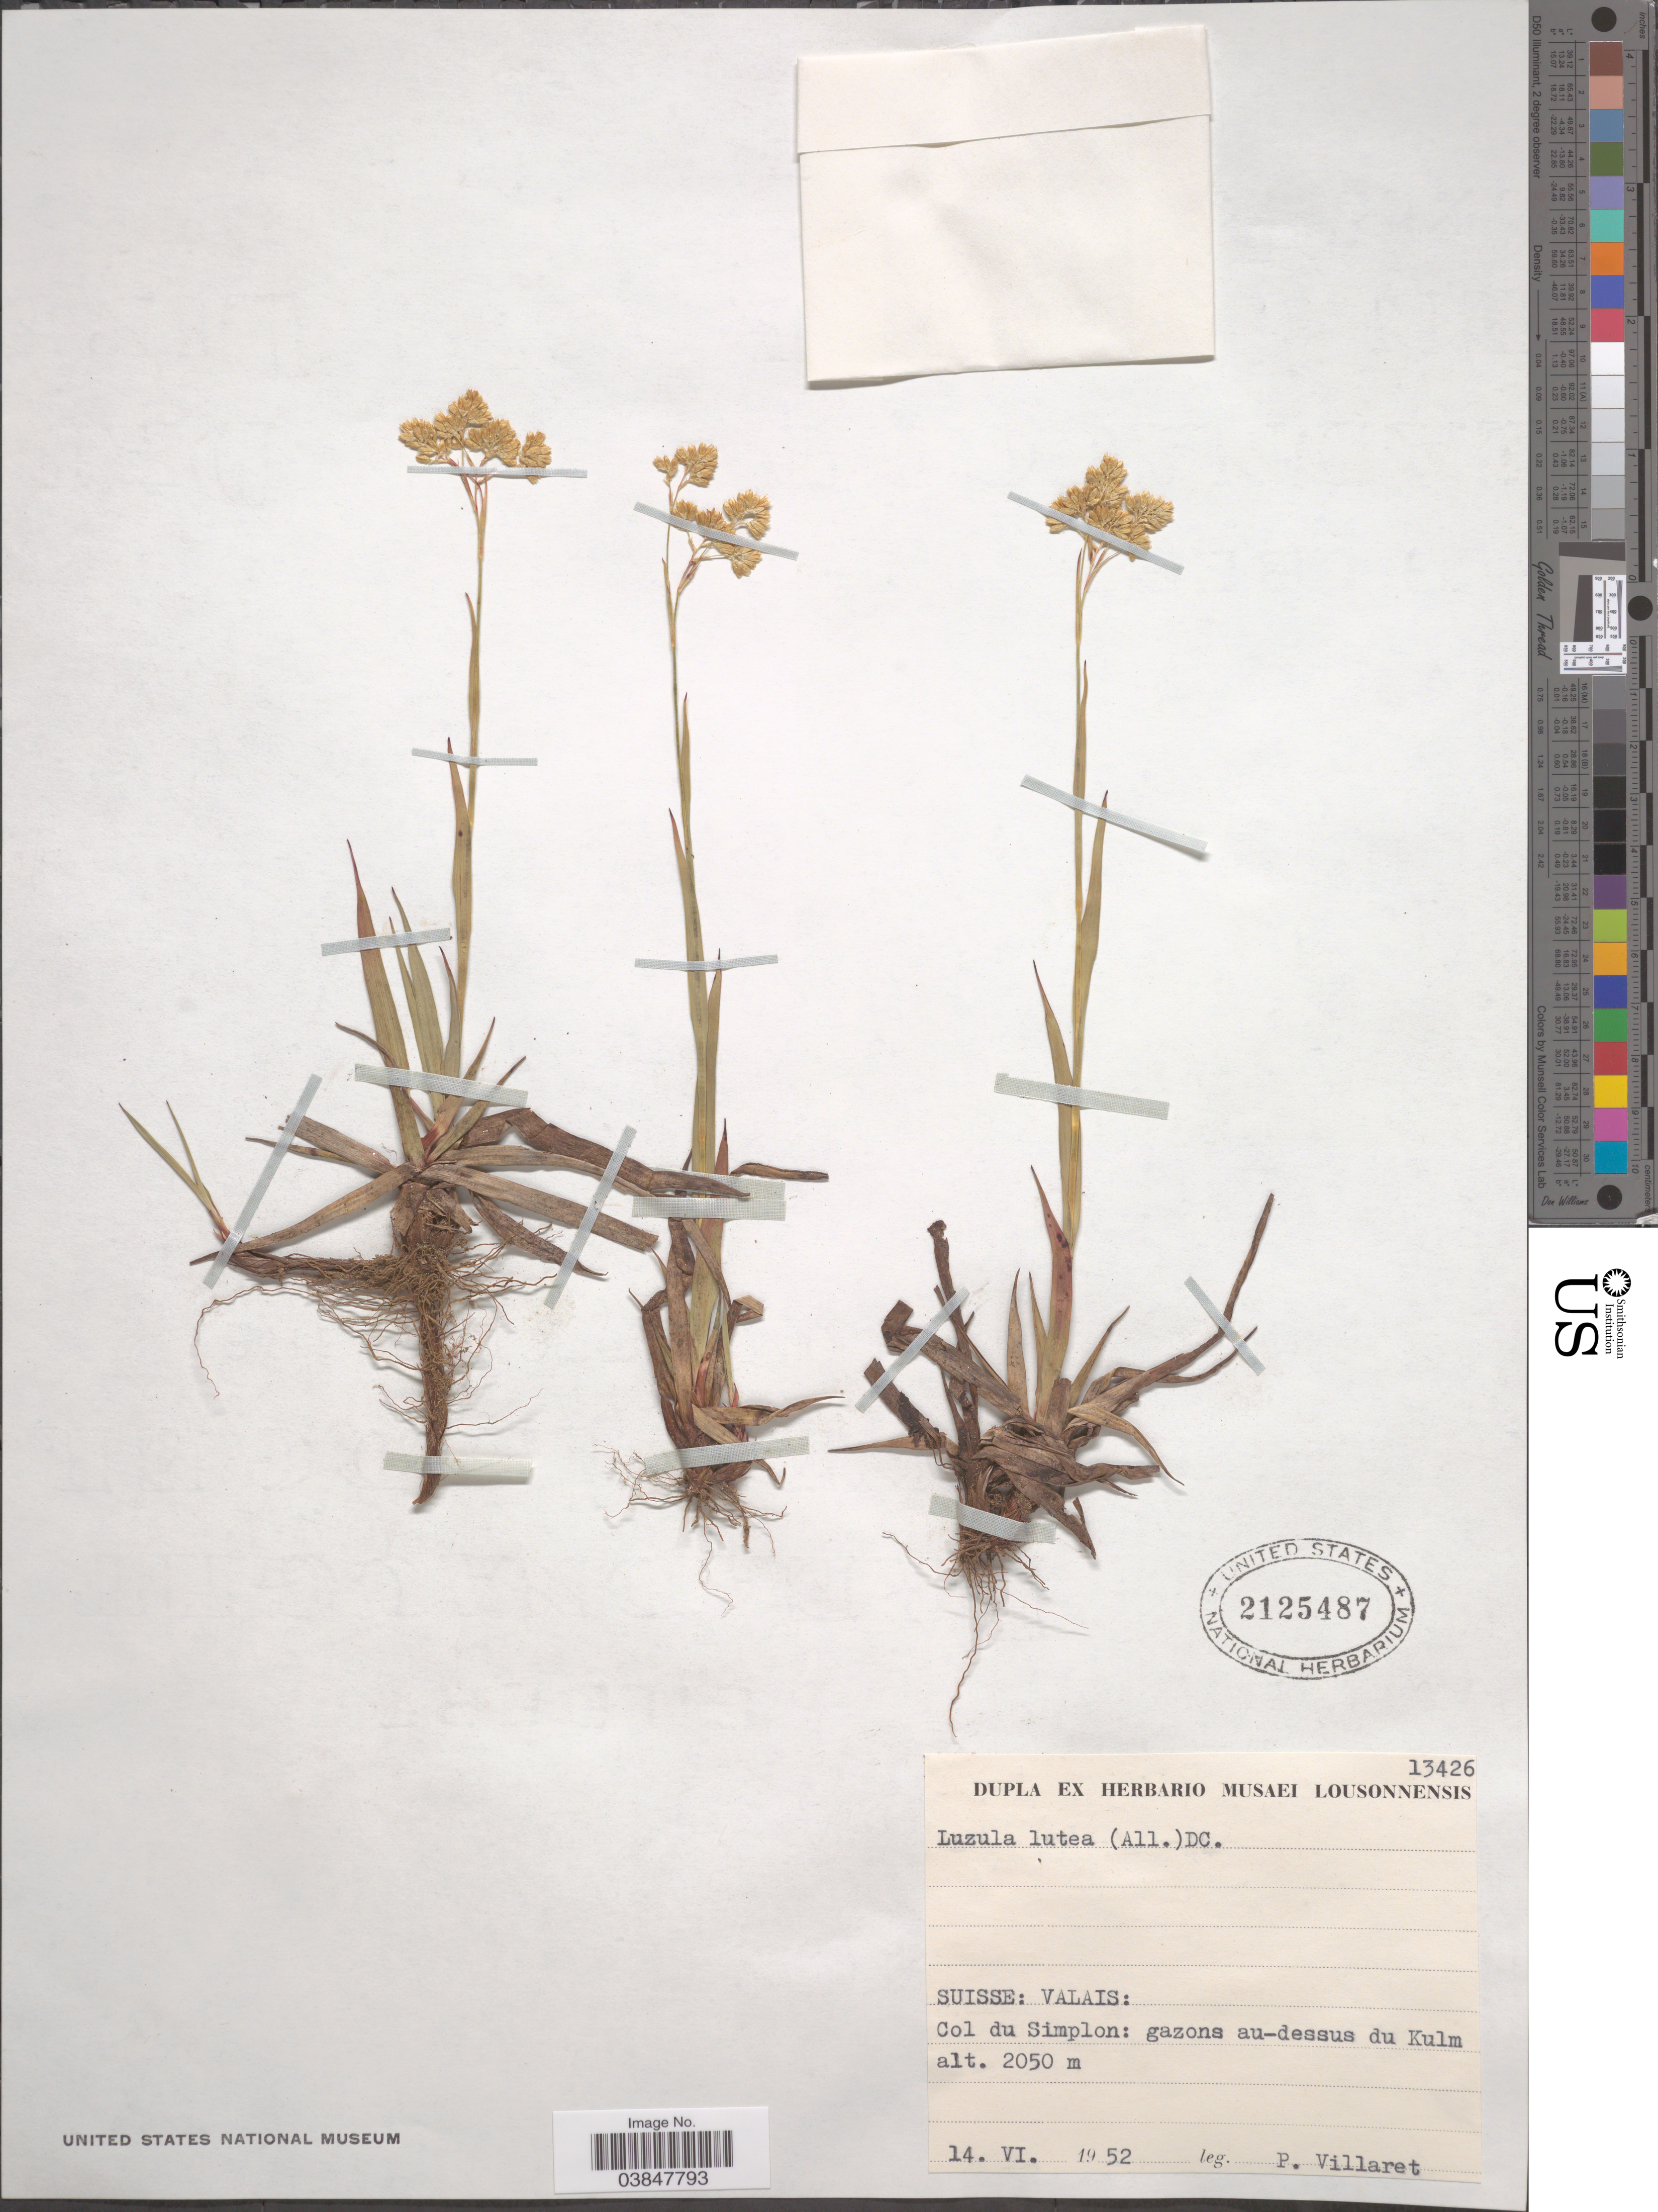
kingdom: Plantae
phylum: Tracheophyta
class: Liliopsida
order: Poales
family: Juncaceae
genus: Luzula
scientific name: Luzula lutea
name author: (All.) DC.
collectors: P. Villaret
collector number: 13426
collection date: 1952-06-14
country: Switzerland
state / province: Valais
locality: Suisse: Col du Simplon: gazons au-dessus du Kulm.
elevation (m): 2050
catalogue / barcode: US 2125487